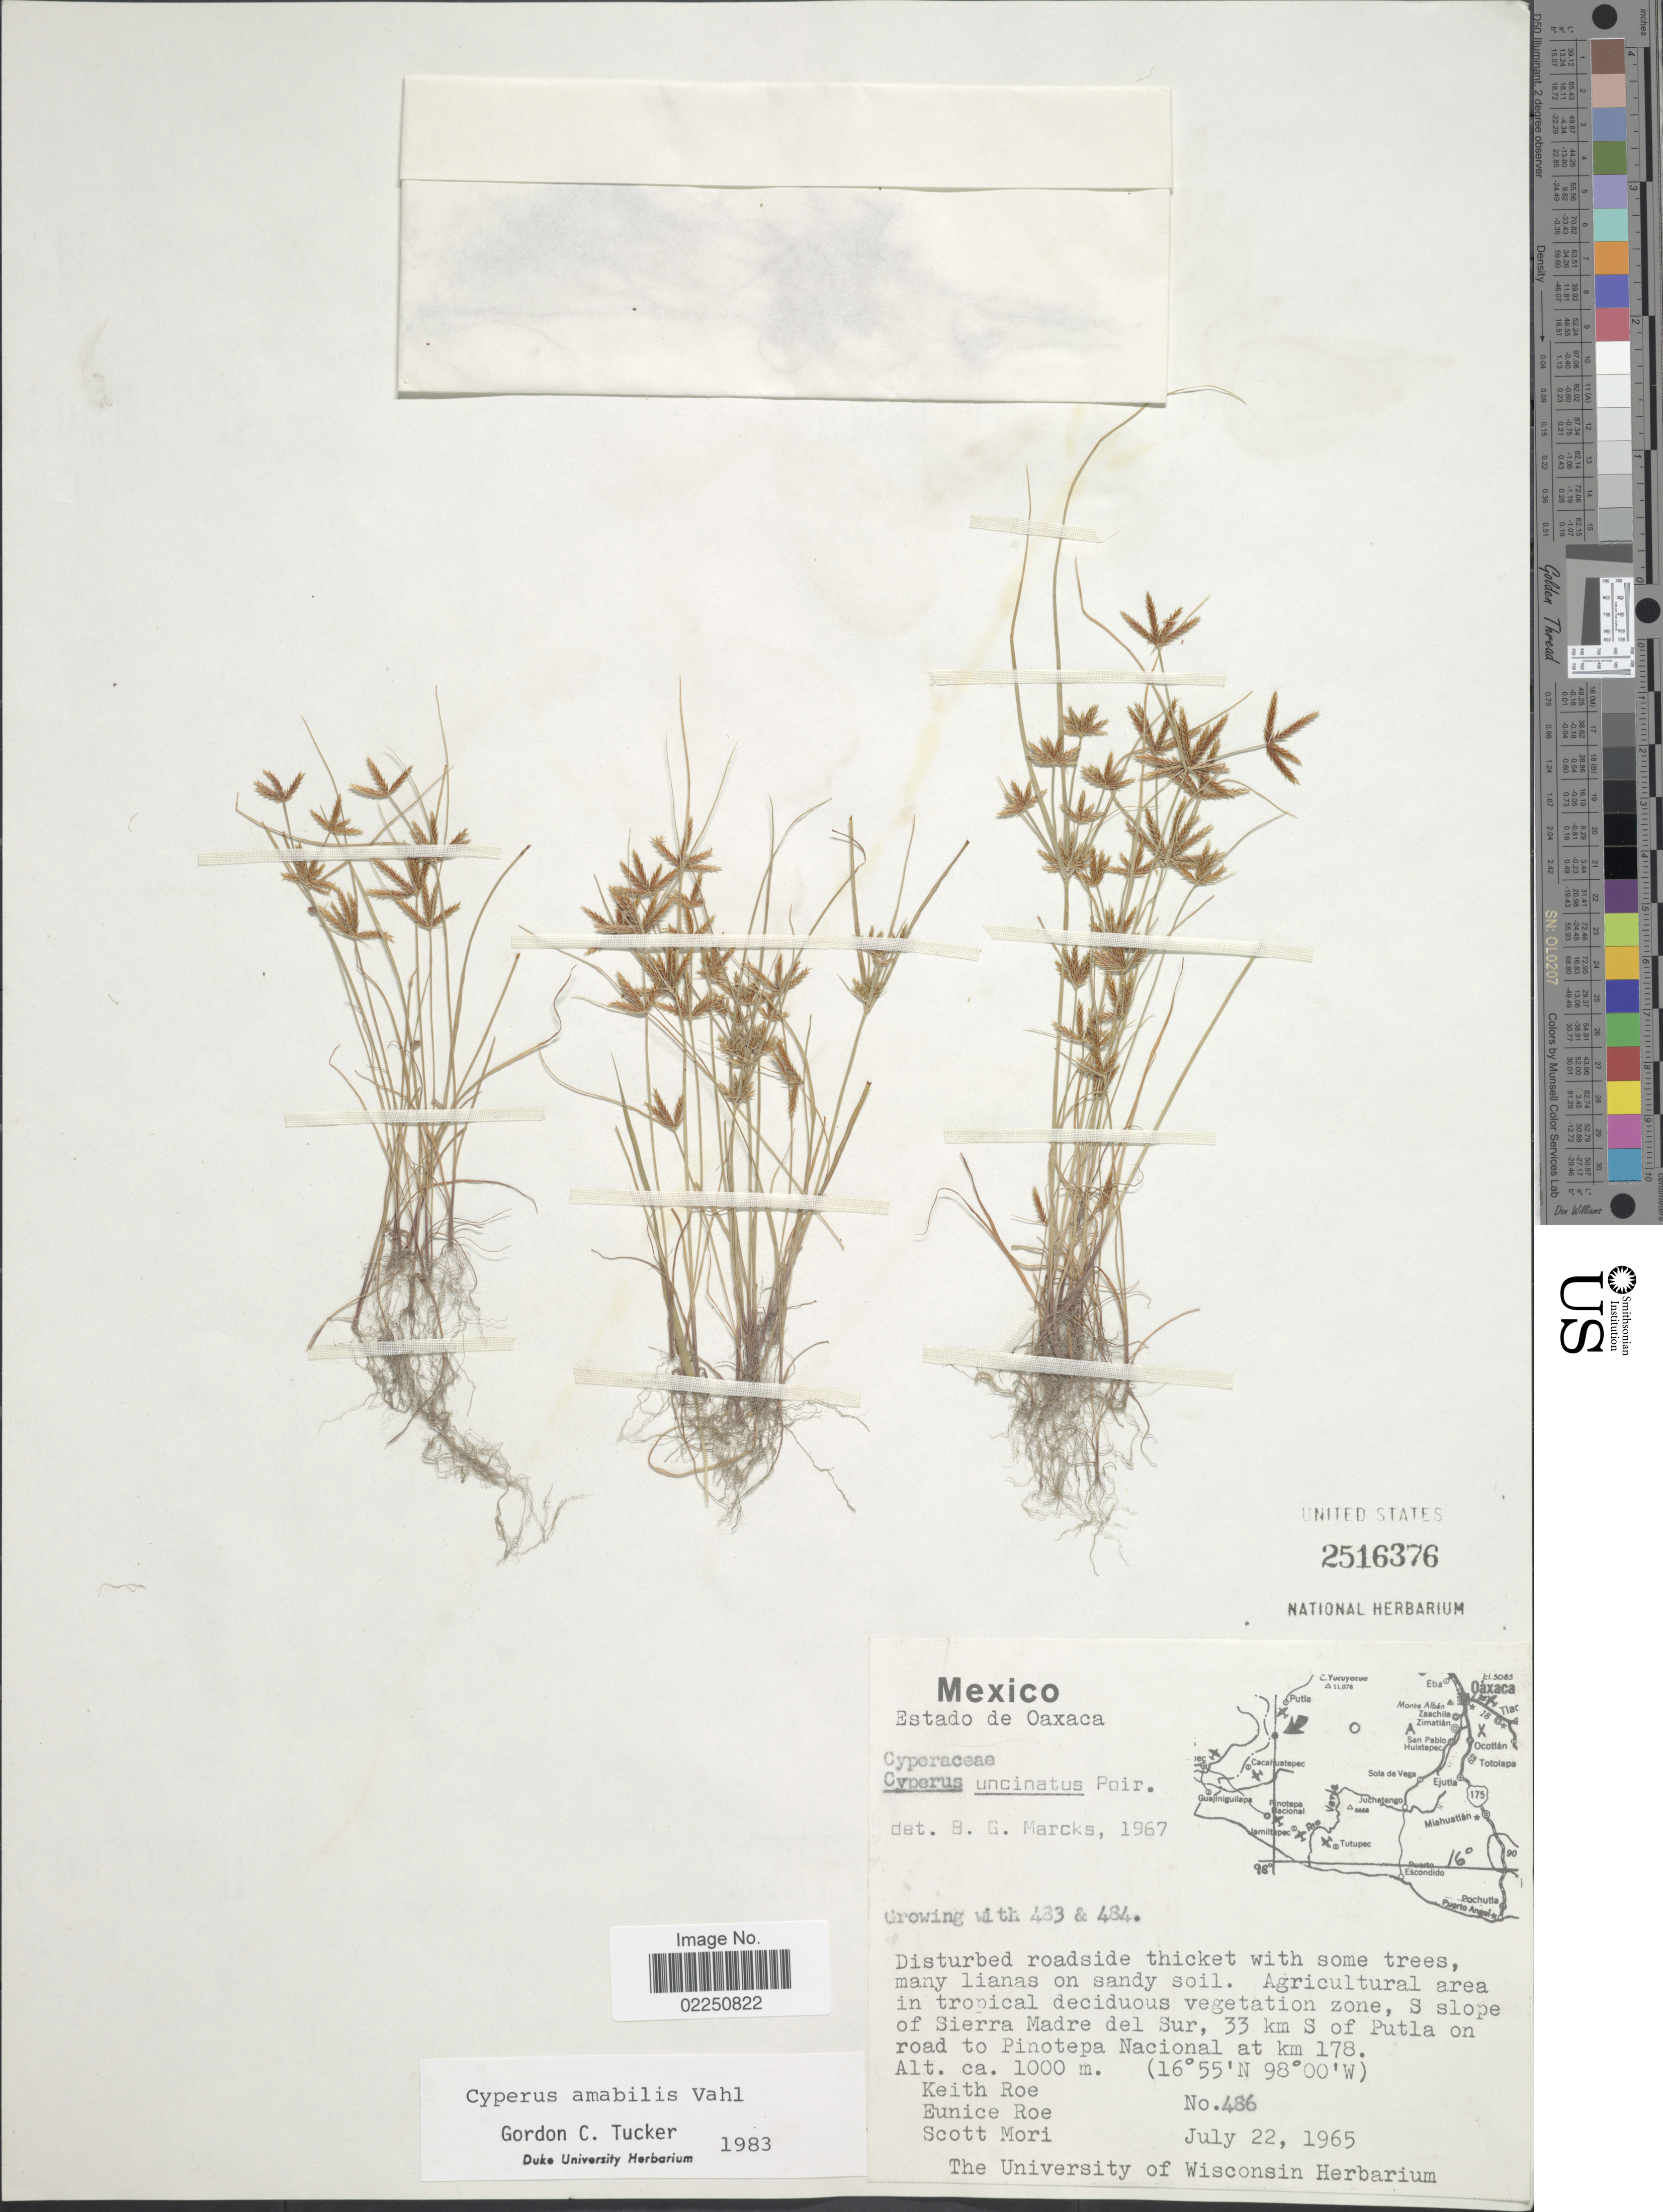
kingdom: Plantae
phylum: Tracheophyta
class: Liliopsida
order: Poales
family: Cyperaceae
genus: Cyperus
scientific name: Cyperus amabilis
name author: Vahl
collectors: K. E. Roe, E. Roe & S. Mori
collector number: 486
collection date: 1965-07-22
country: Mexico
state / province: Oaxaca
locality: Agricultural area in tropical deciduous vegetation zone, S slope of Sierra Madre del Sur, 33 km S of Putla on road to Pinotepa National at km 178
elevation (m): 1000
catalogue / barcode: US 2516376